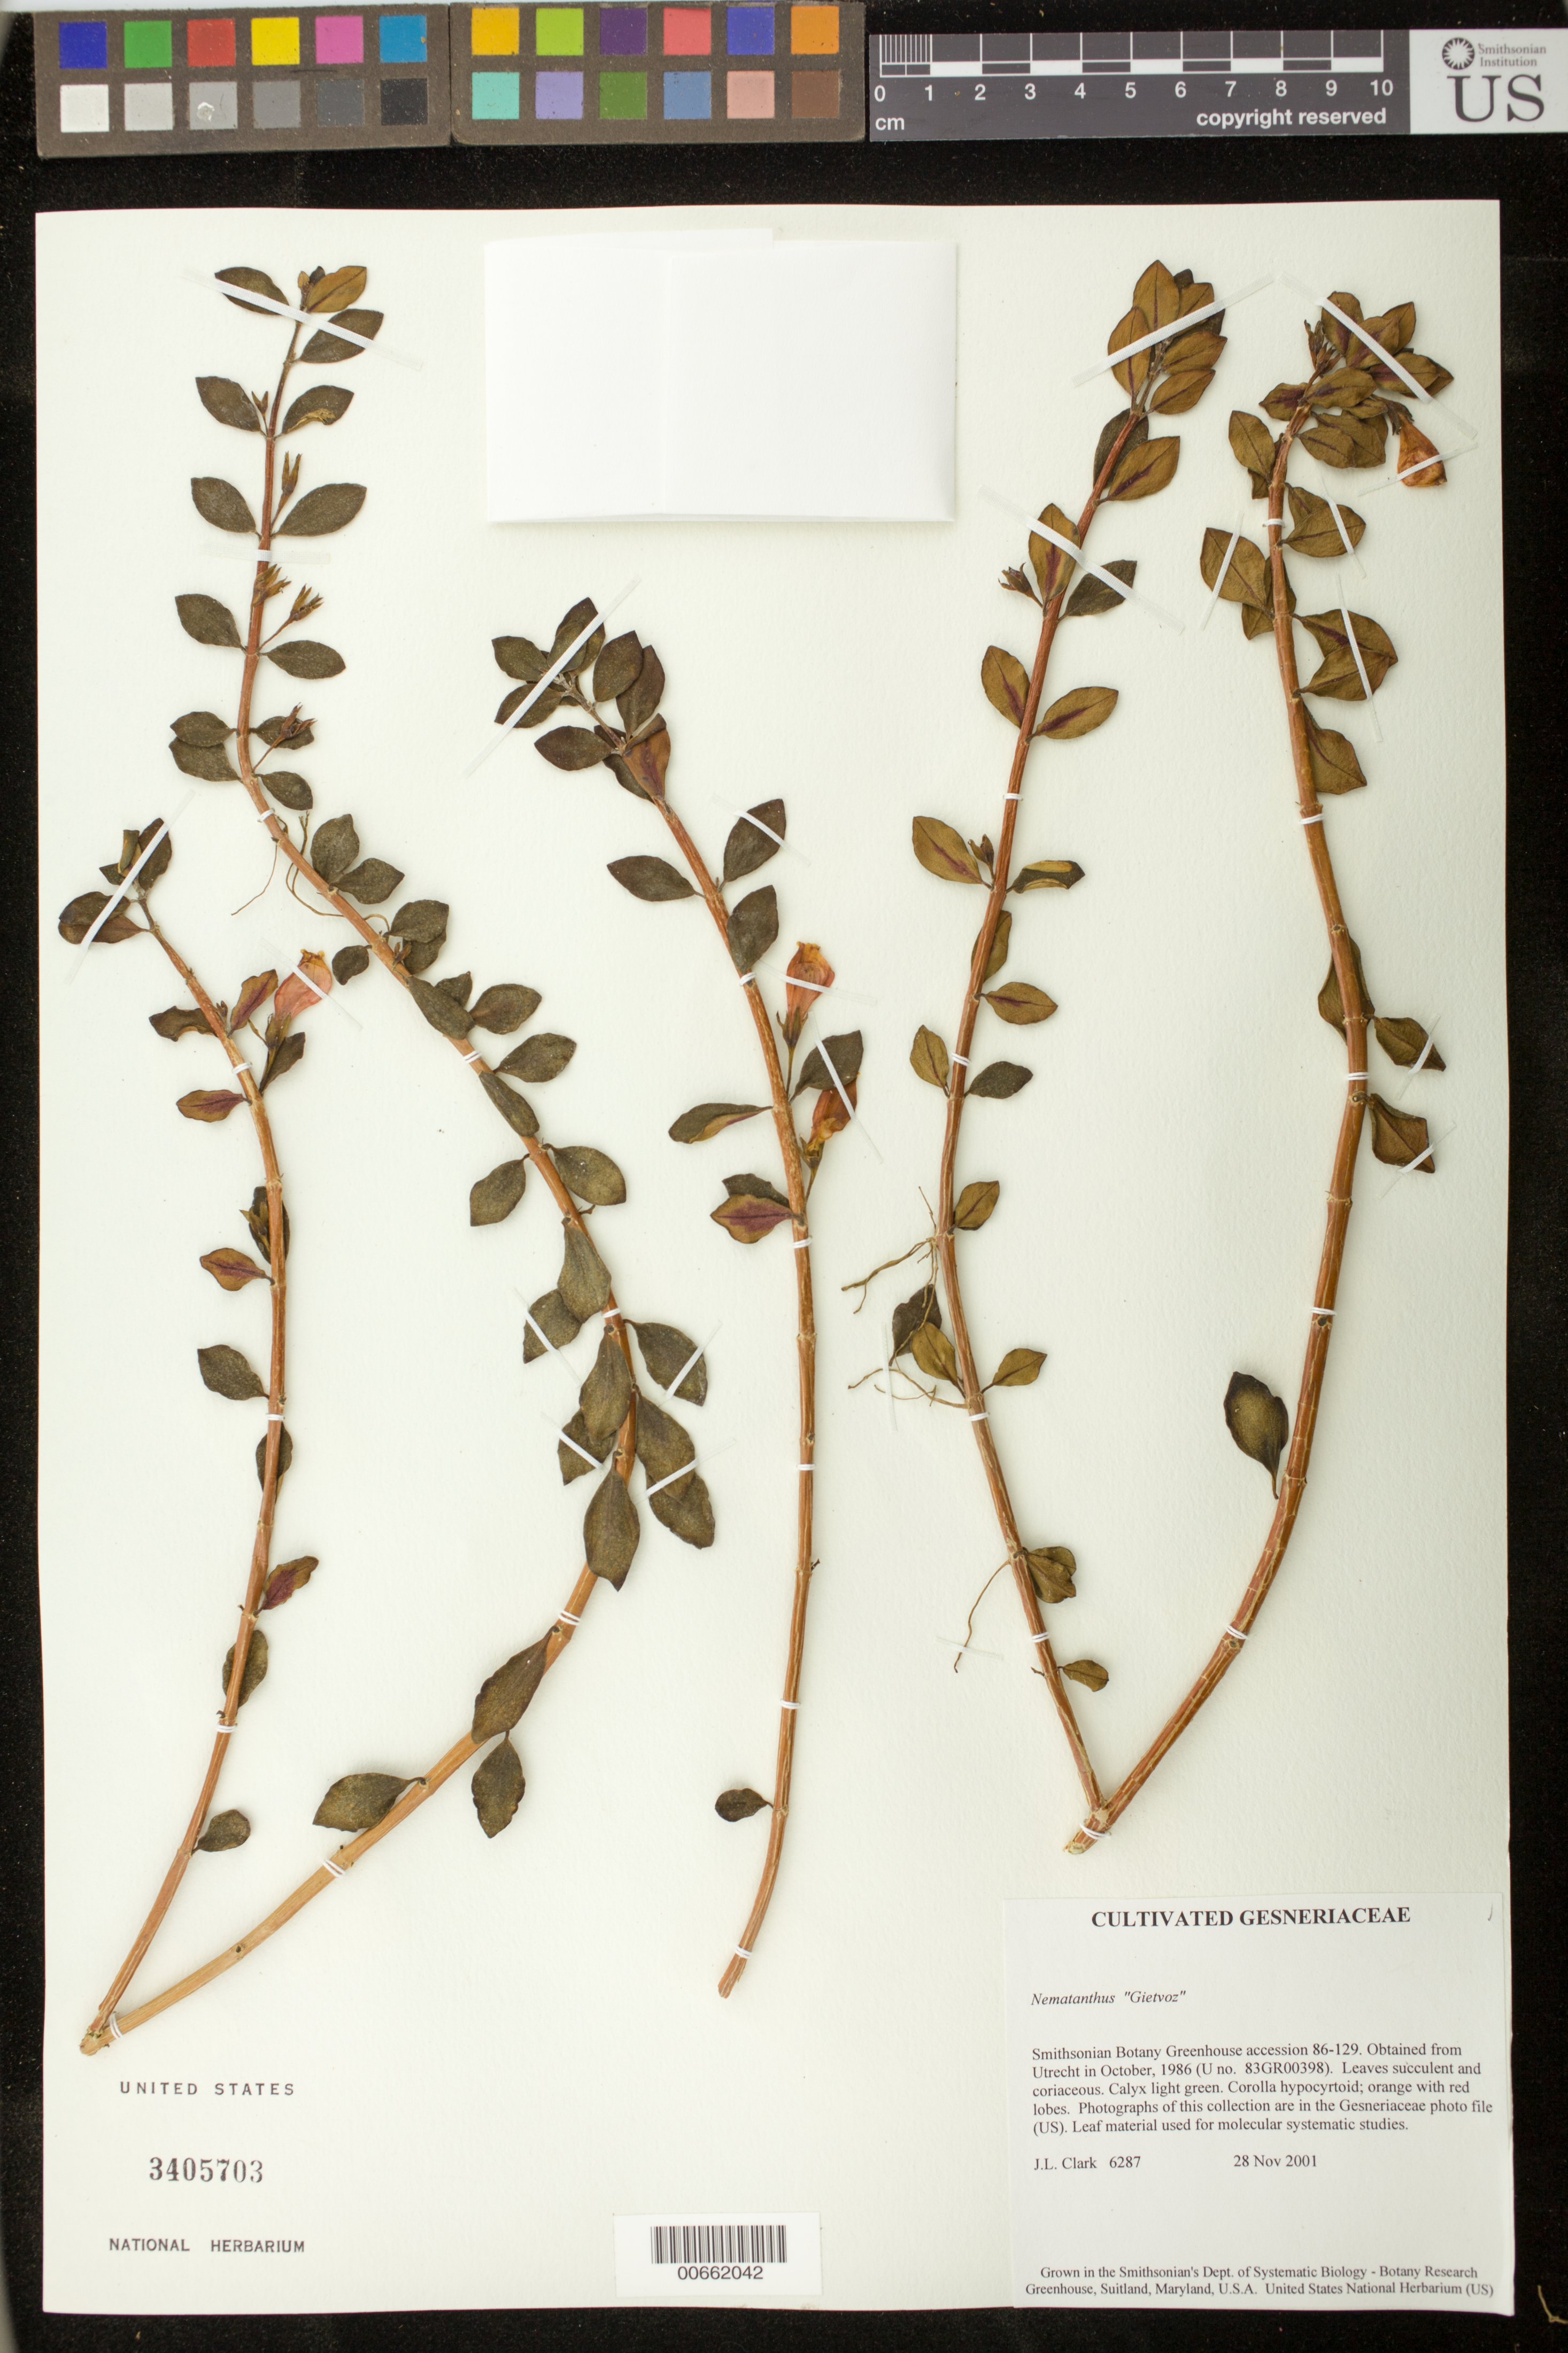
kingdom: Plantae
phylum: Tracheophyta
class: Magnoliopsida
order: Lamiales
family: Gesneriaceae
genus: Nematanthus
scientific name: Nematanthus 'Gietvoz'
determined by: Skog, Laurence E.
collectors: J. L. Clark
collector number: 6287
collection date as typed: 28 Nov 2001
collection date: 2001-11-28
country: United States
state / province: Maryland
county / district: Prince George's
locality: Grown in the Smithsonian's Dept. of Systematic Biology-Botany Research Greenhouse, Suitland, Maryland, U.S.A.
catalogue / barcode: US 3405703